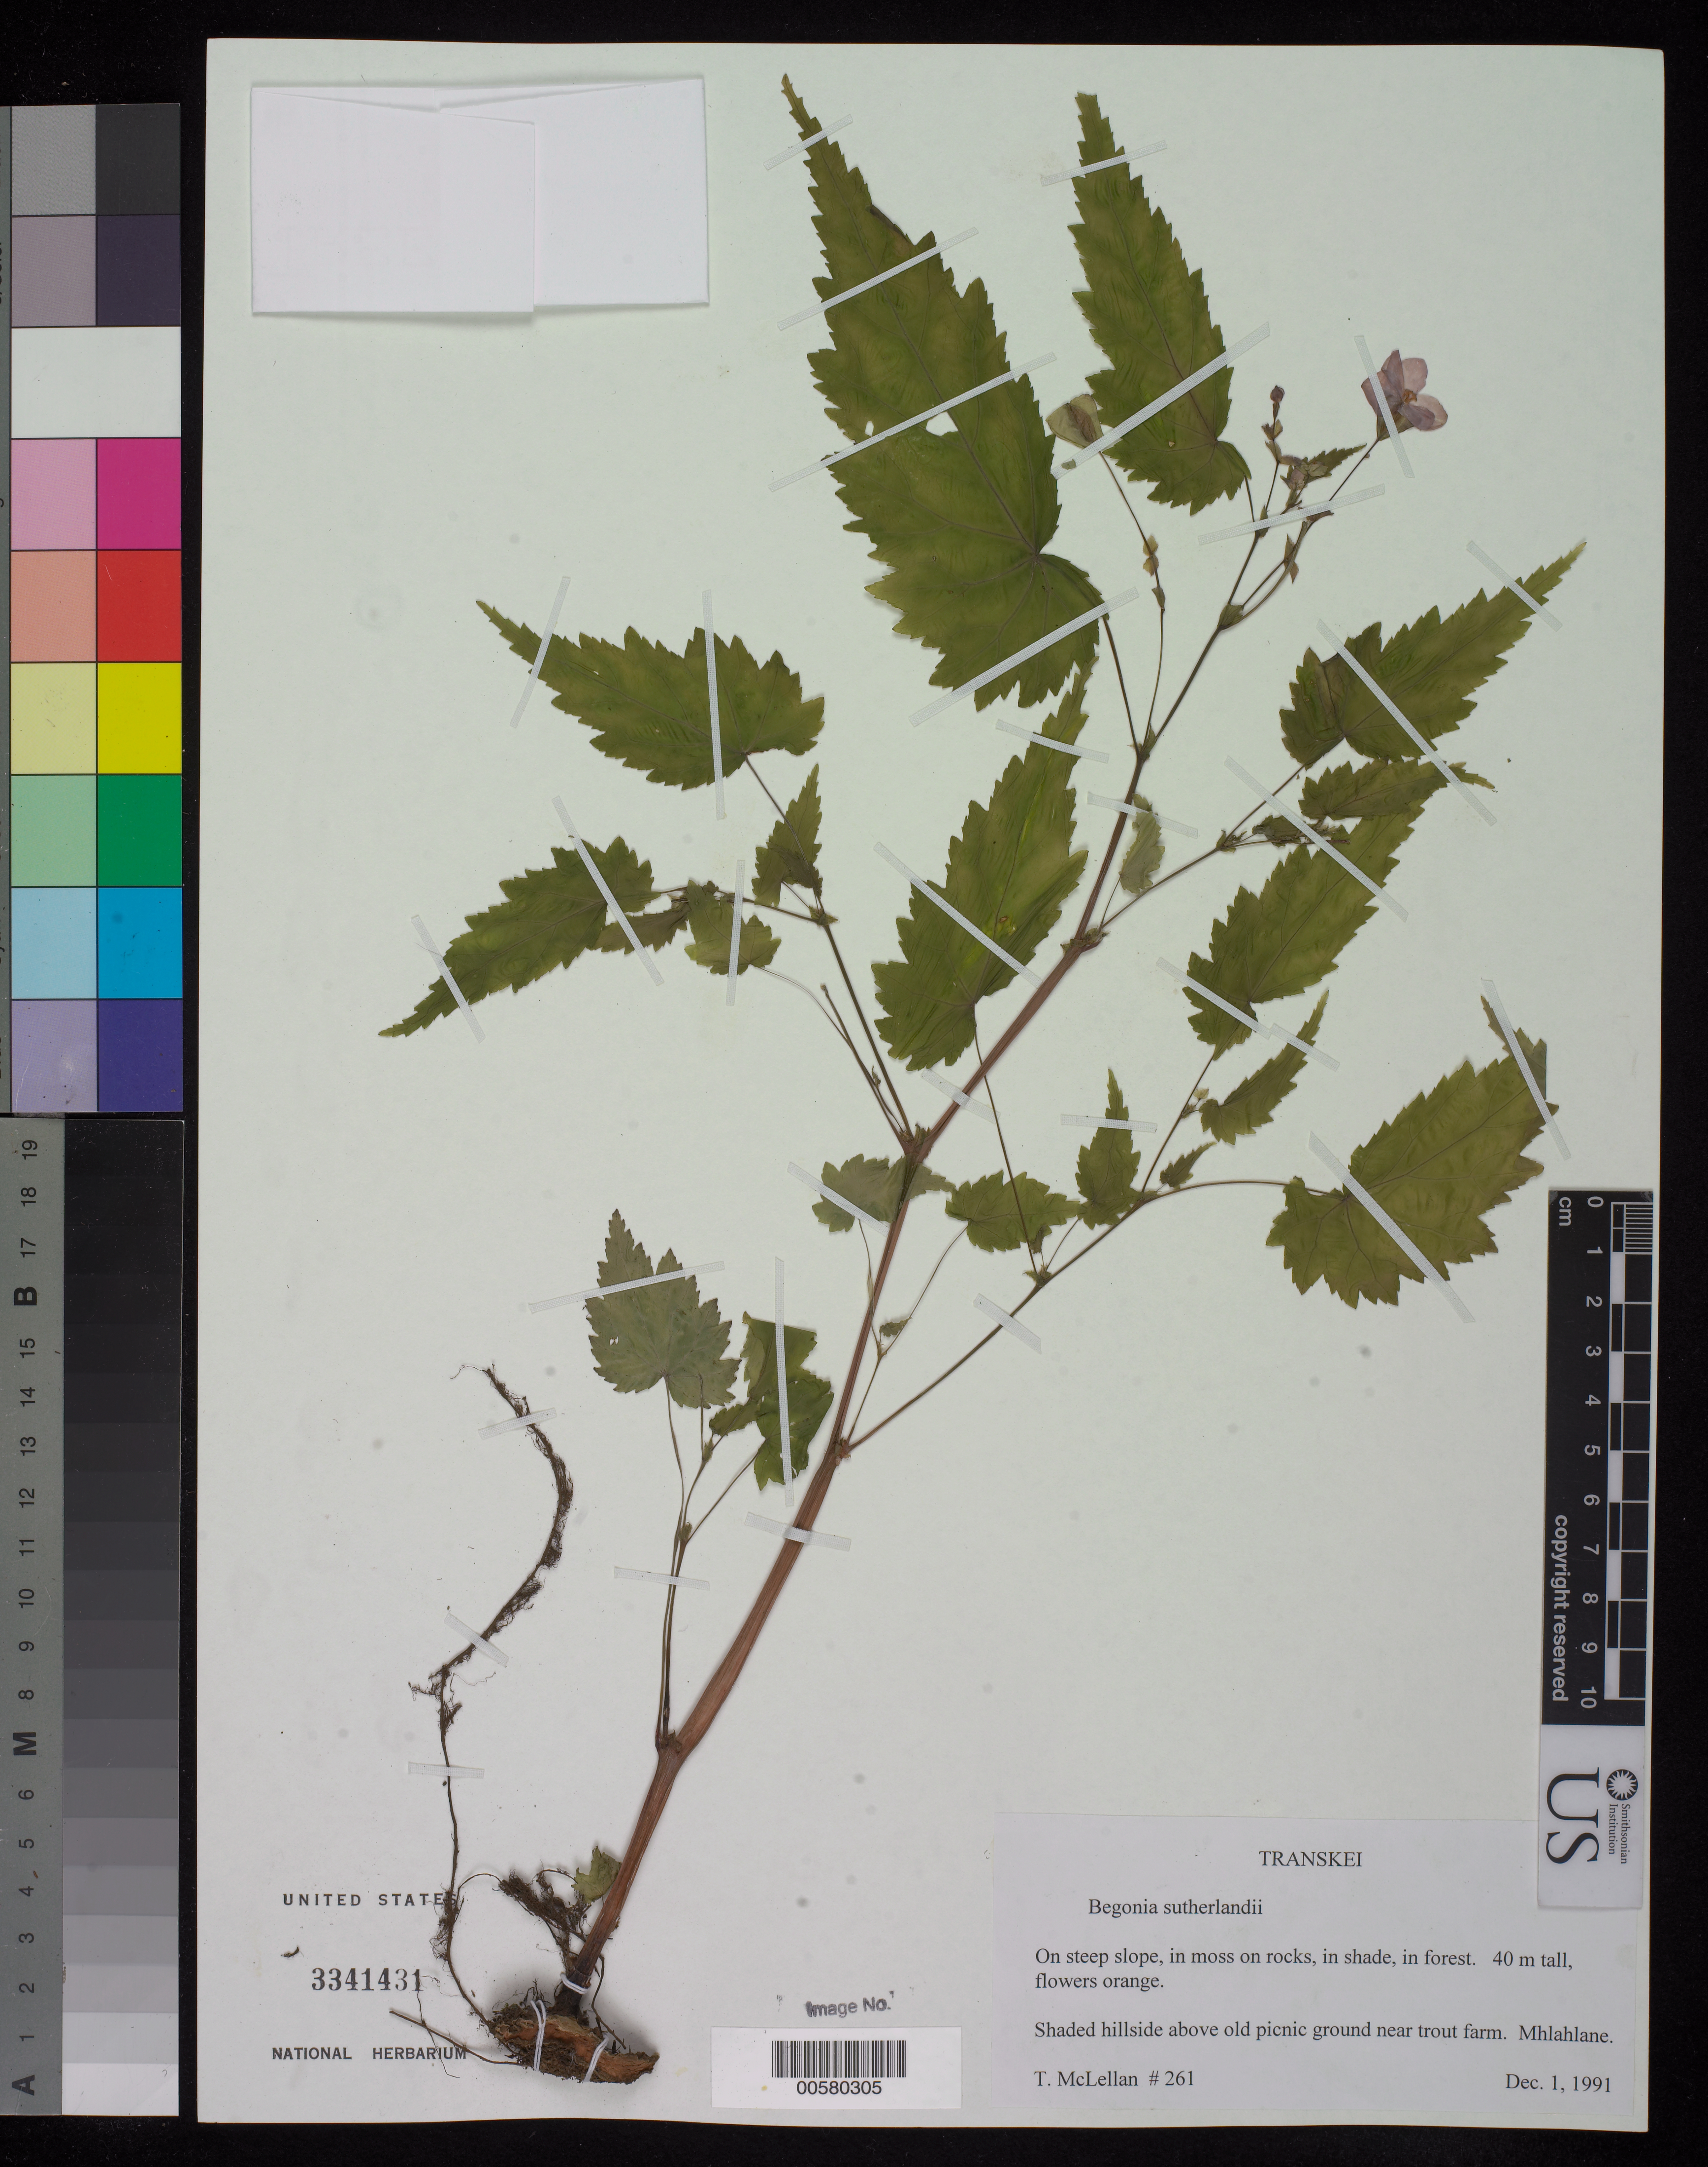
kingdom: Plantae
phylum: Tracheophyta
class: Magnoliopsida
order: Cucurbitales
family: Begoniaceae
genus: Begonia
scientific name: Begonia sutherlandii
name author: Hook. f.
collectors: T. Mclellan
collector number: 261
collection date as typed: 01 Dec 1991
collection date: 1991-12-01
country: South Africa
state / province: Eastern Cape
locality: Transkei, mhlahlane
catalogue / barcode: US 3341431